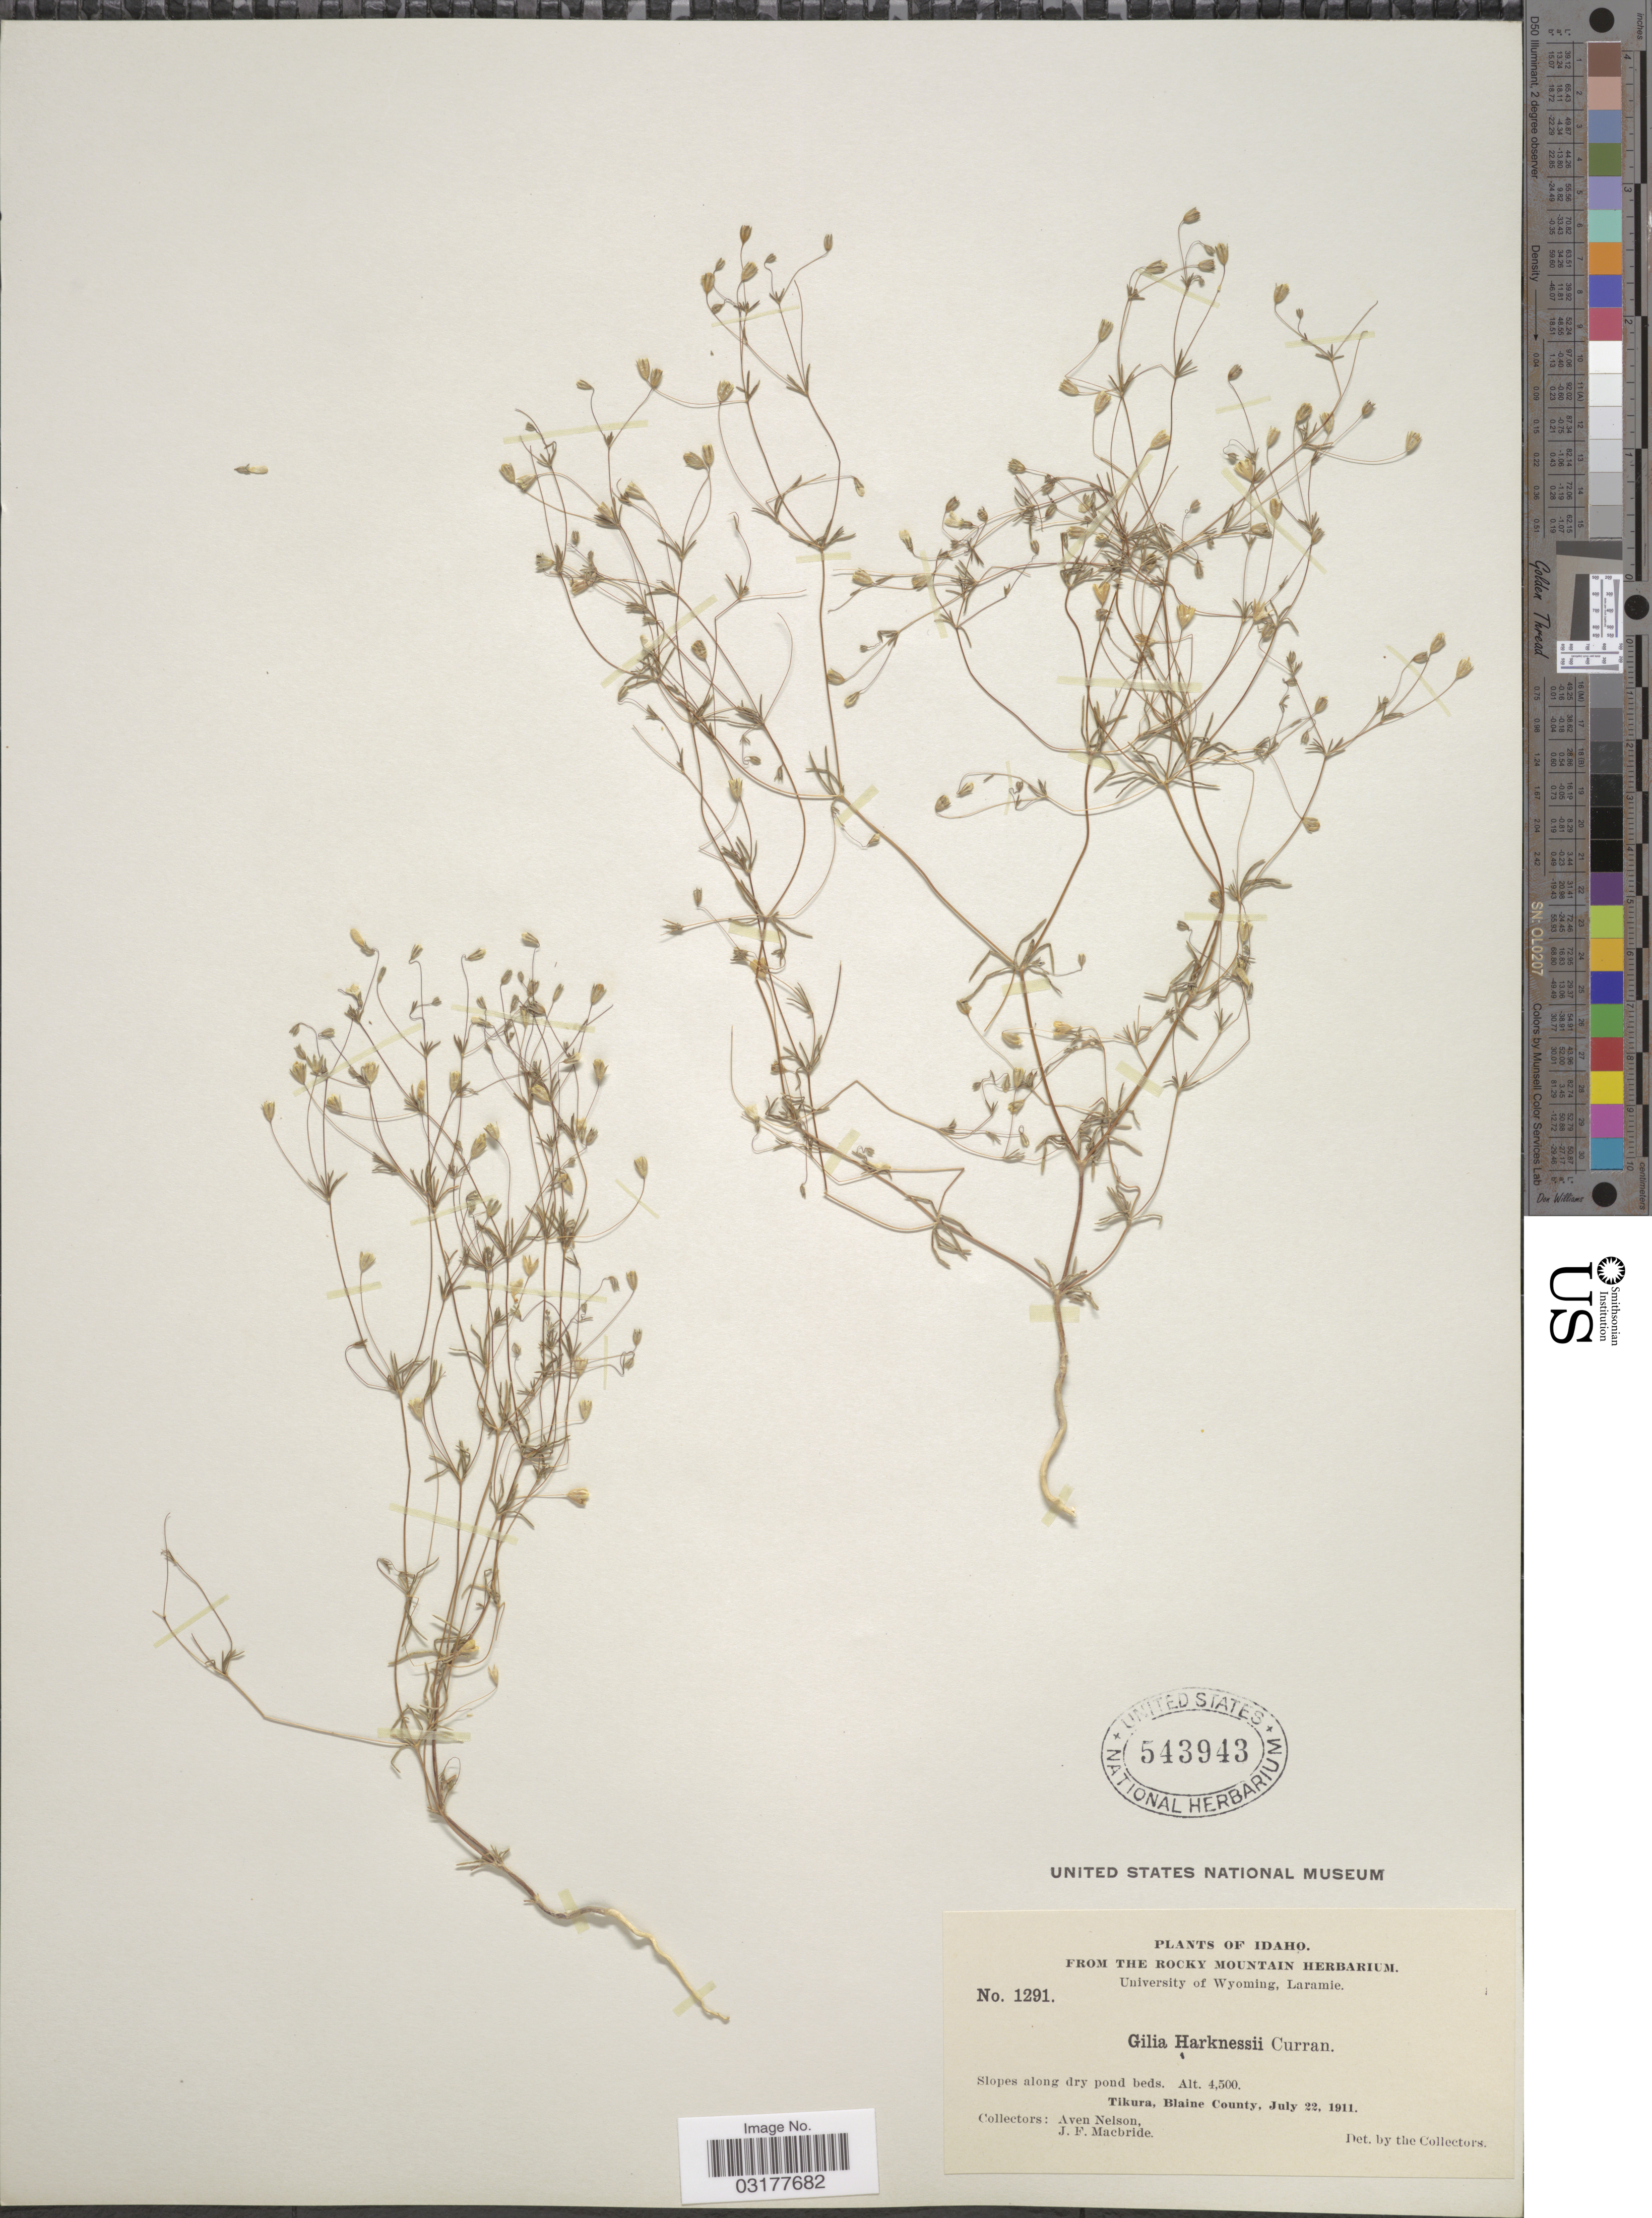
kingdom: Plantae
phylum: Tracheophyta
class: Magnoliopsida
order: Ericales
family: Polemoniaceae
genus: Leptosiphon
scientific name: Leptosiphon septentrionalis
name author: (H. Mason) J.M. Porter & L.A. Johnson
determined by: Strong, Mark T., (BOT), Smithsonian Institution - National Museum of Natural History (UNITED STATES)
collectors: A. Nelson & J. F. Macbride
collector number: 1291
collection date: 1911-07-22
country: United States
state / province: Idaho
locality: Tikura, Blaine County.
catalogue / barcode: US 543943